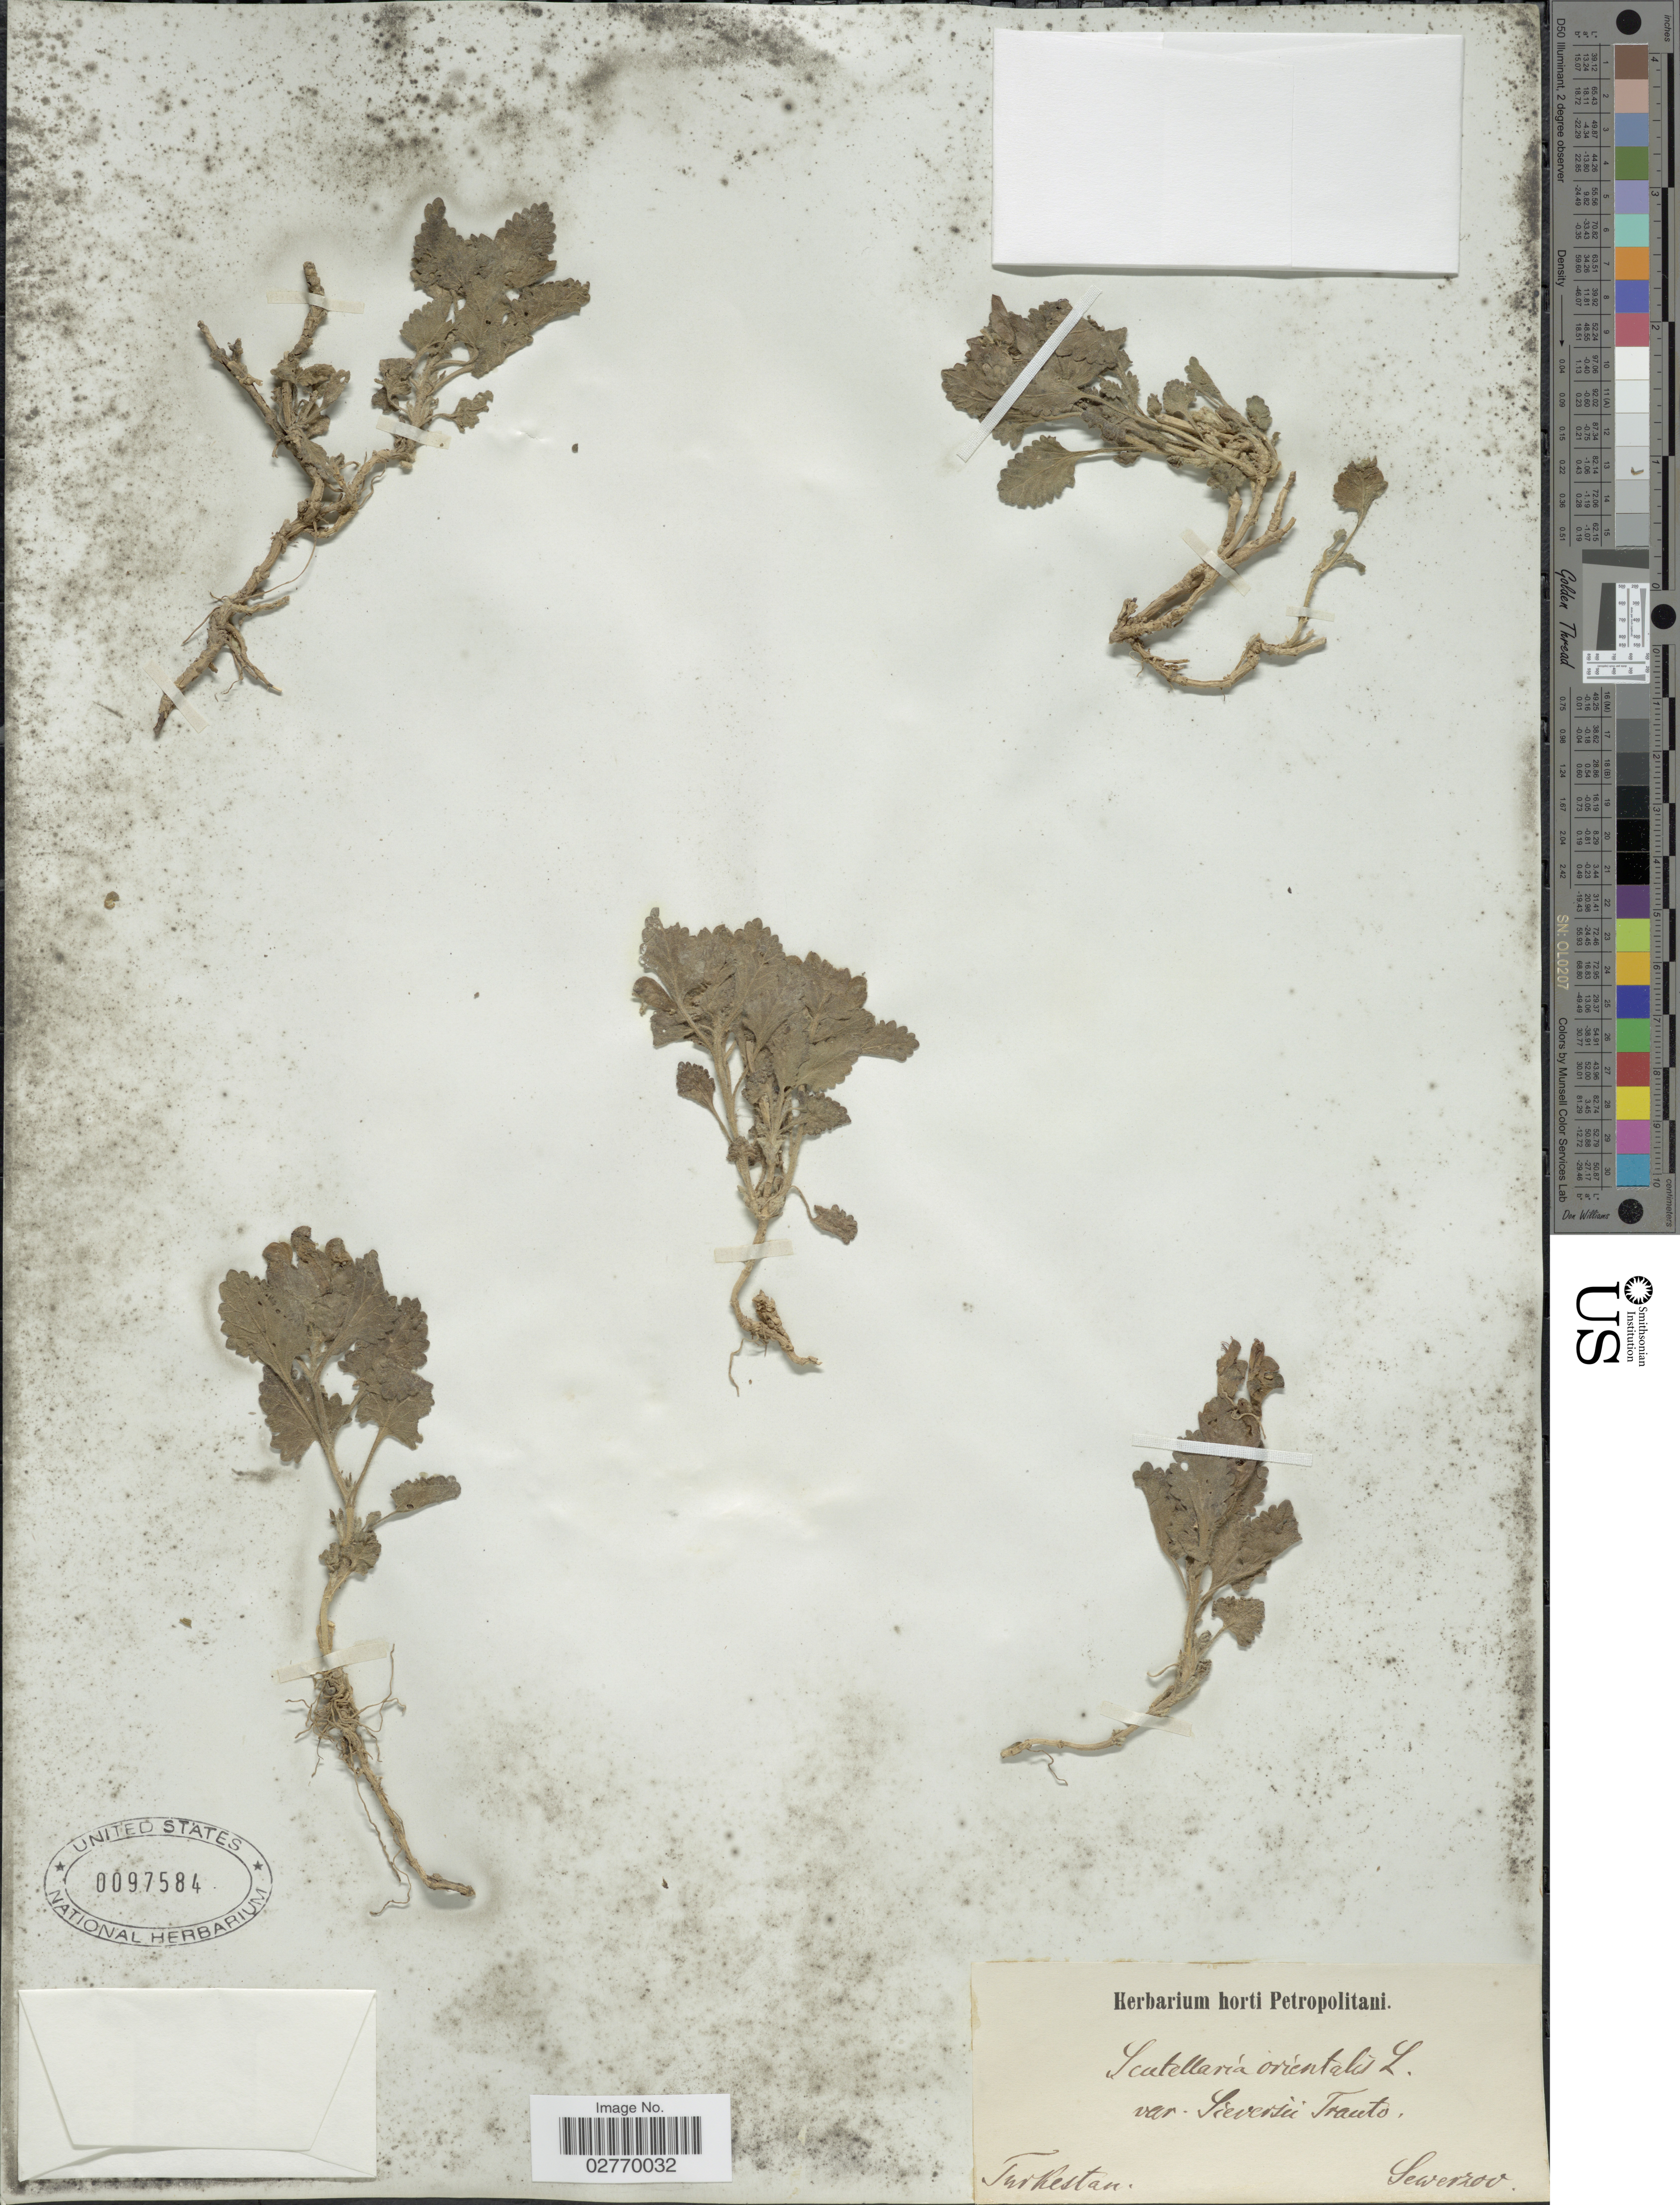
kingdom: Plantae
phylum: Tracheophyta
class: Magnoliopsida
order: Lamiales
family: Lamiaceae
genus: Scutellaria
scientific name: Scutellaria orientalis var. sieversii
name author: Trautv.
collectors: Sewerzov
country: Kazakhstan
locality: Turkestan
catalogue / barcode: US 97584